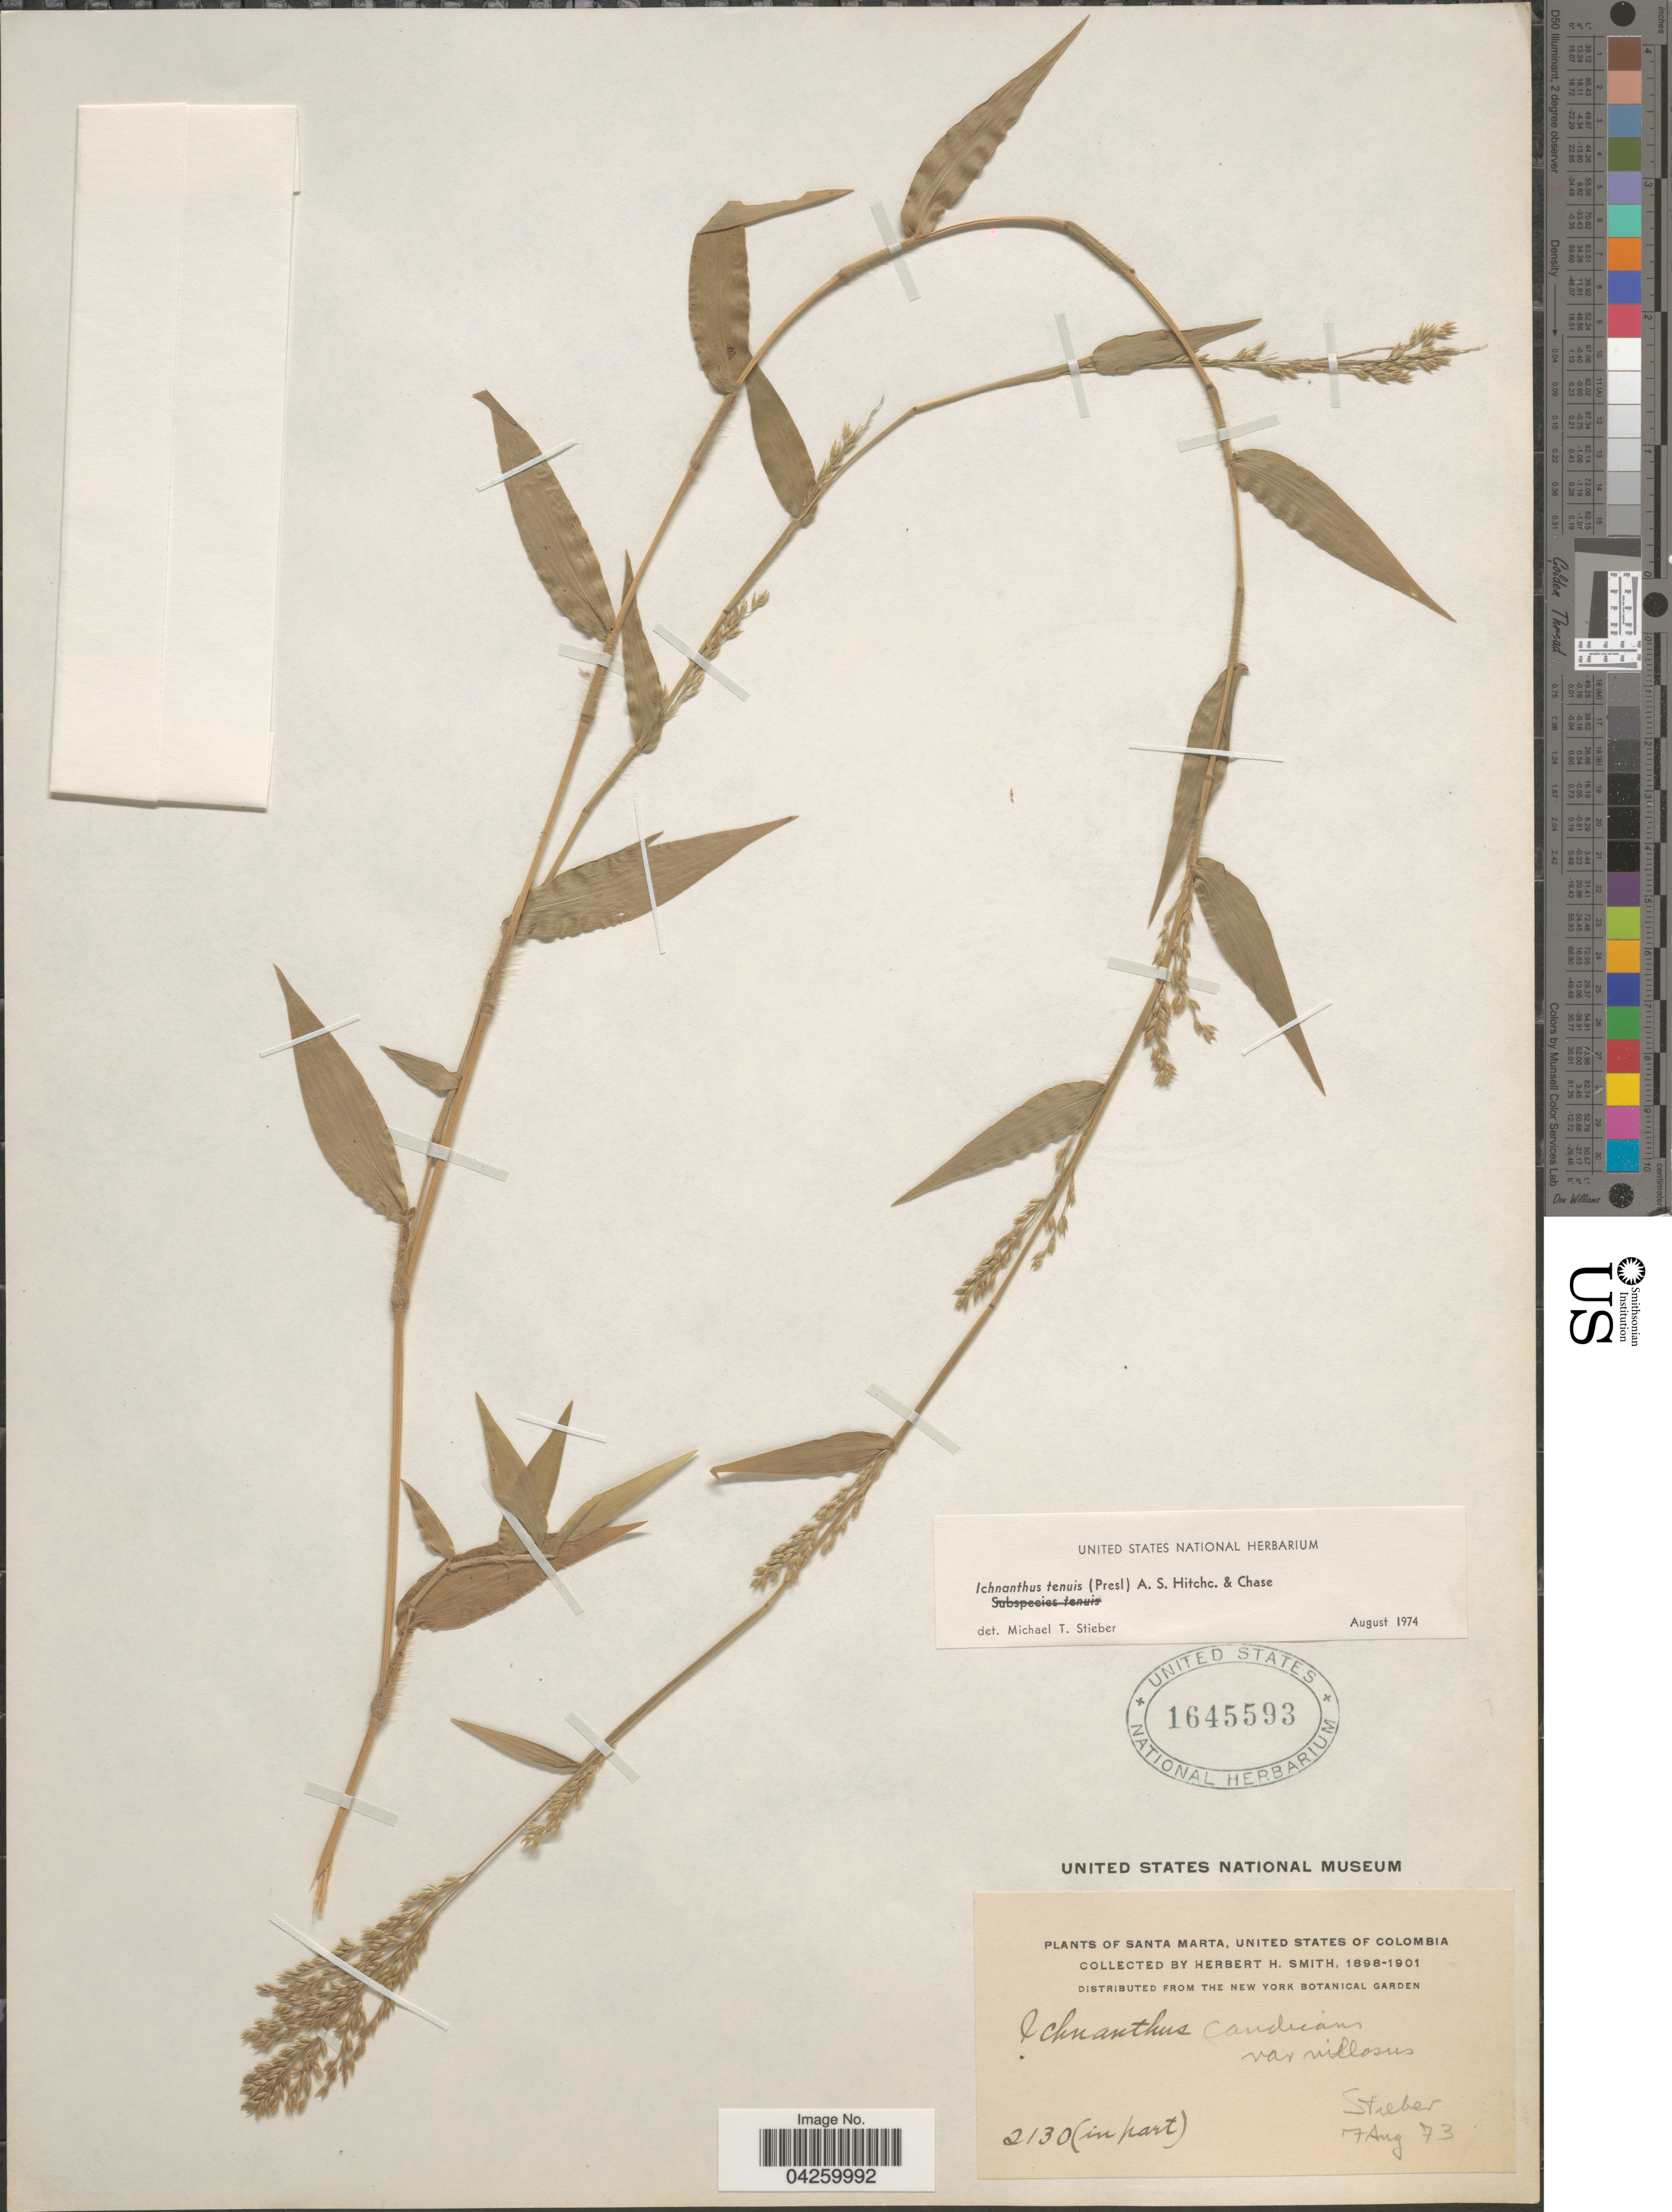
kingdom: Plantae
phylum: Tracheophyta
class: Liliopsida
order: Poales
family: Poaceae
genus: Ichnanthus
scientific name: Ichnanthus tenuis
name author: (J. Presl) Hitchc. & Chase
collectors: Herbert H. Smith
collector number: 2130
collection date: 1898/1901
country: Colombia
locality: Santa Marta, United States of Colombia.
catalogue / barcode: US 1645593